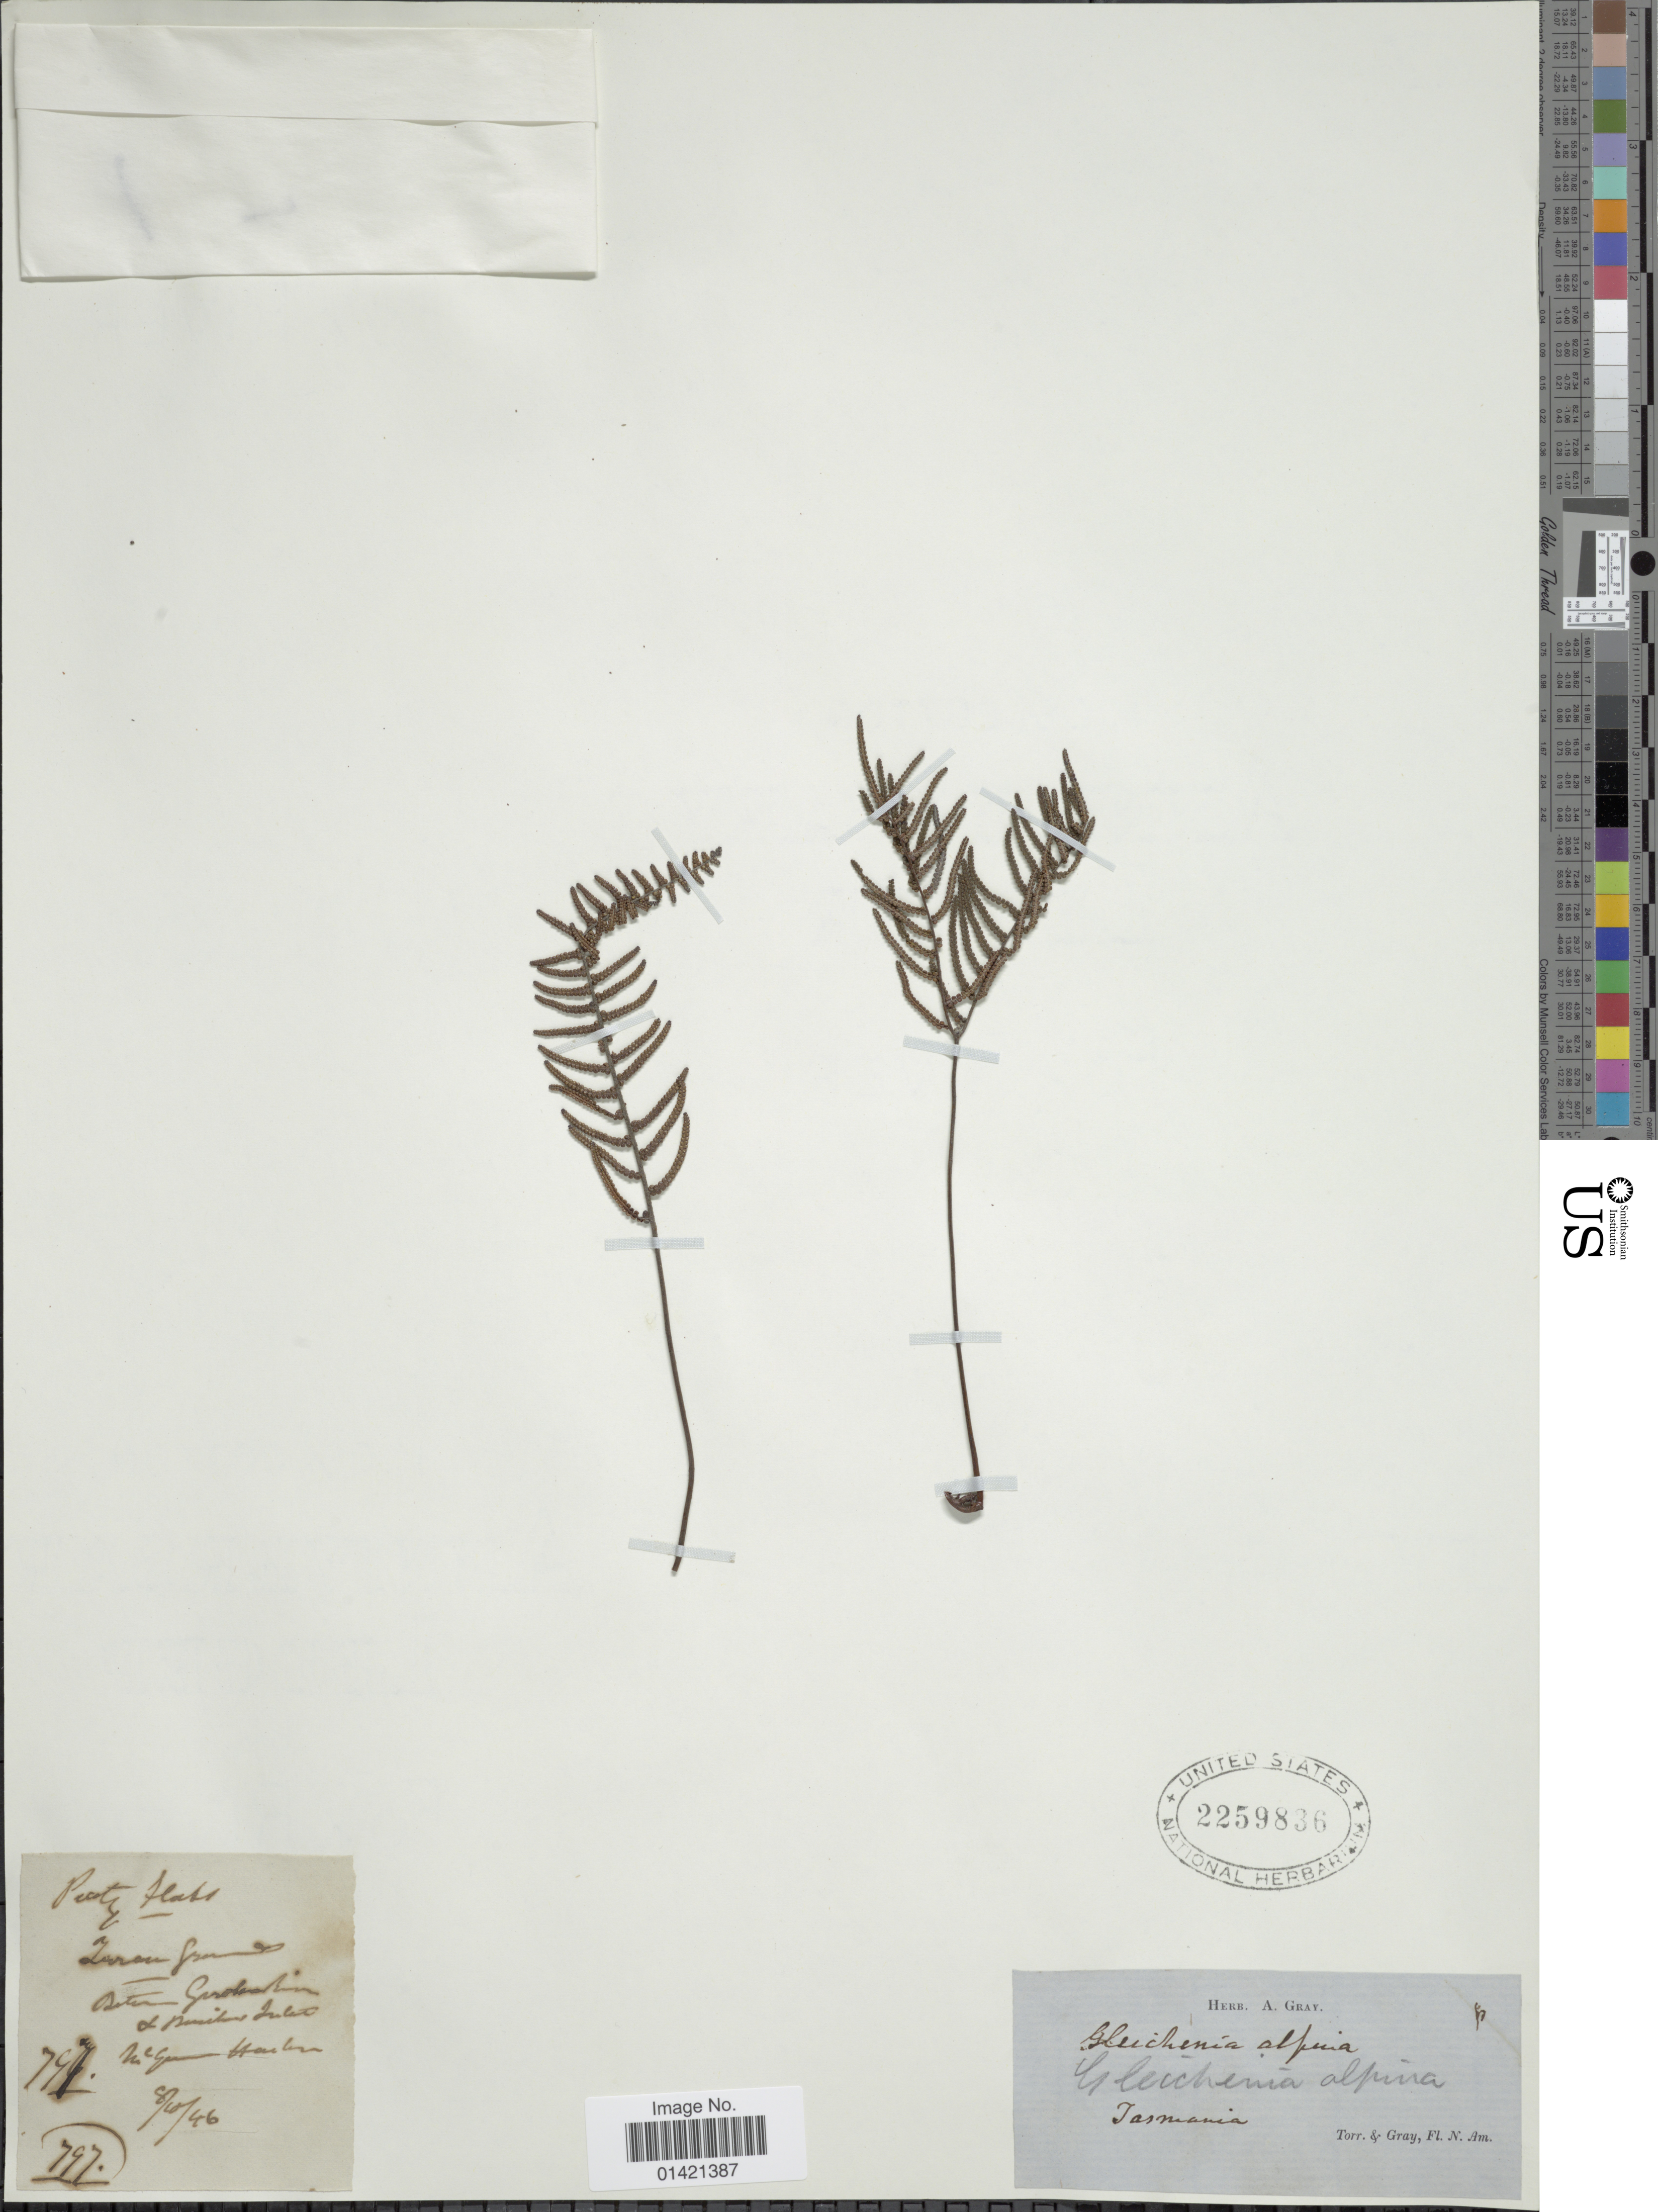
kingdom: Plantae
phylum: Tracheophyta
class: Polypodiopsida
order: Gleicheniales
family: Gleicheniaceae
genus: Gleichenia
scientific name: Gleichenia alpina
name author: R. Br.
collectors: J. Torrey & -- Gray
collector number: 797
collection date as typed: Transcribed d/m/y: 8/10/46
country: Australia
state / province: Tasmania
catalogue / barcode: US 2259836